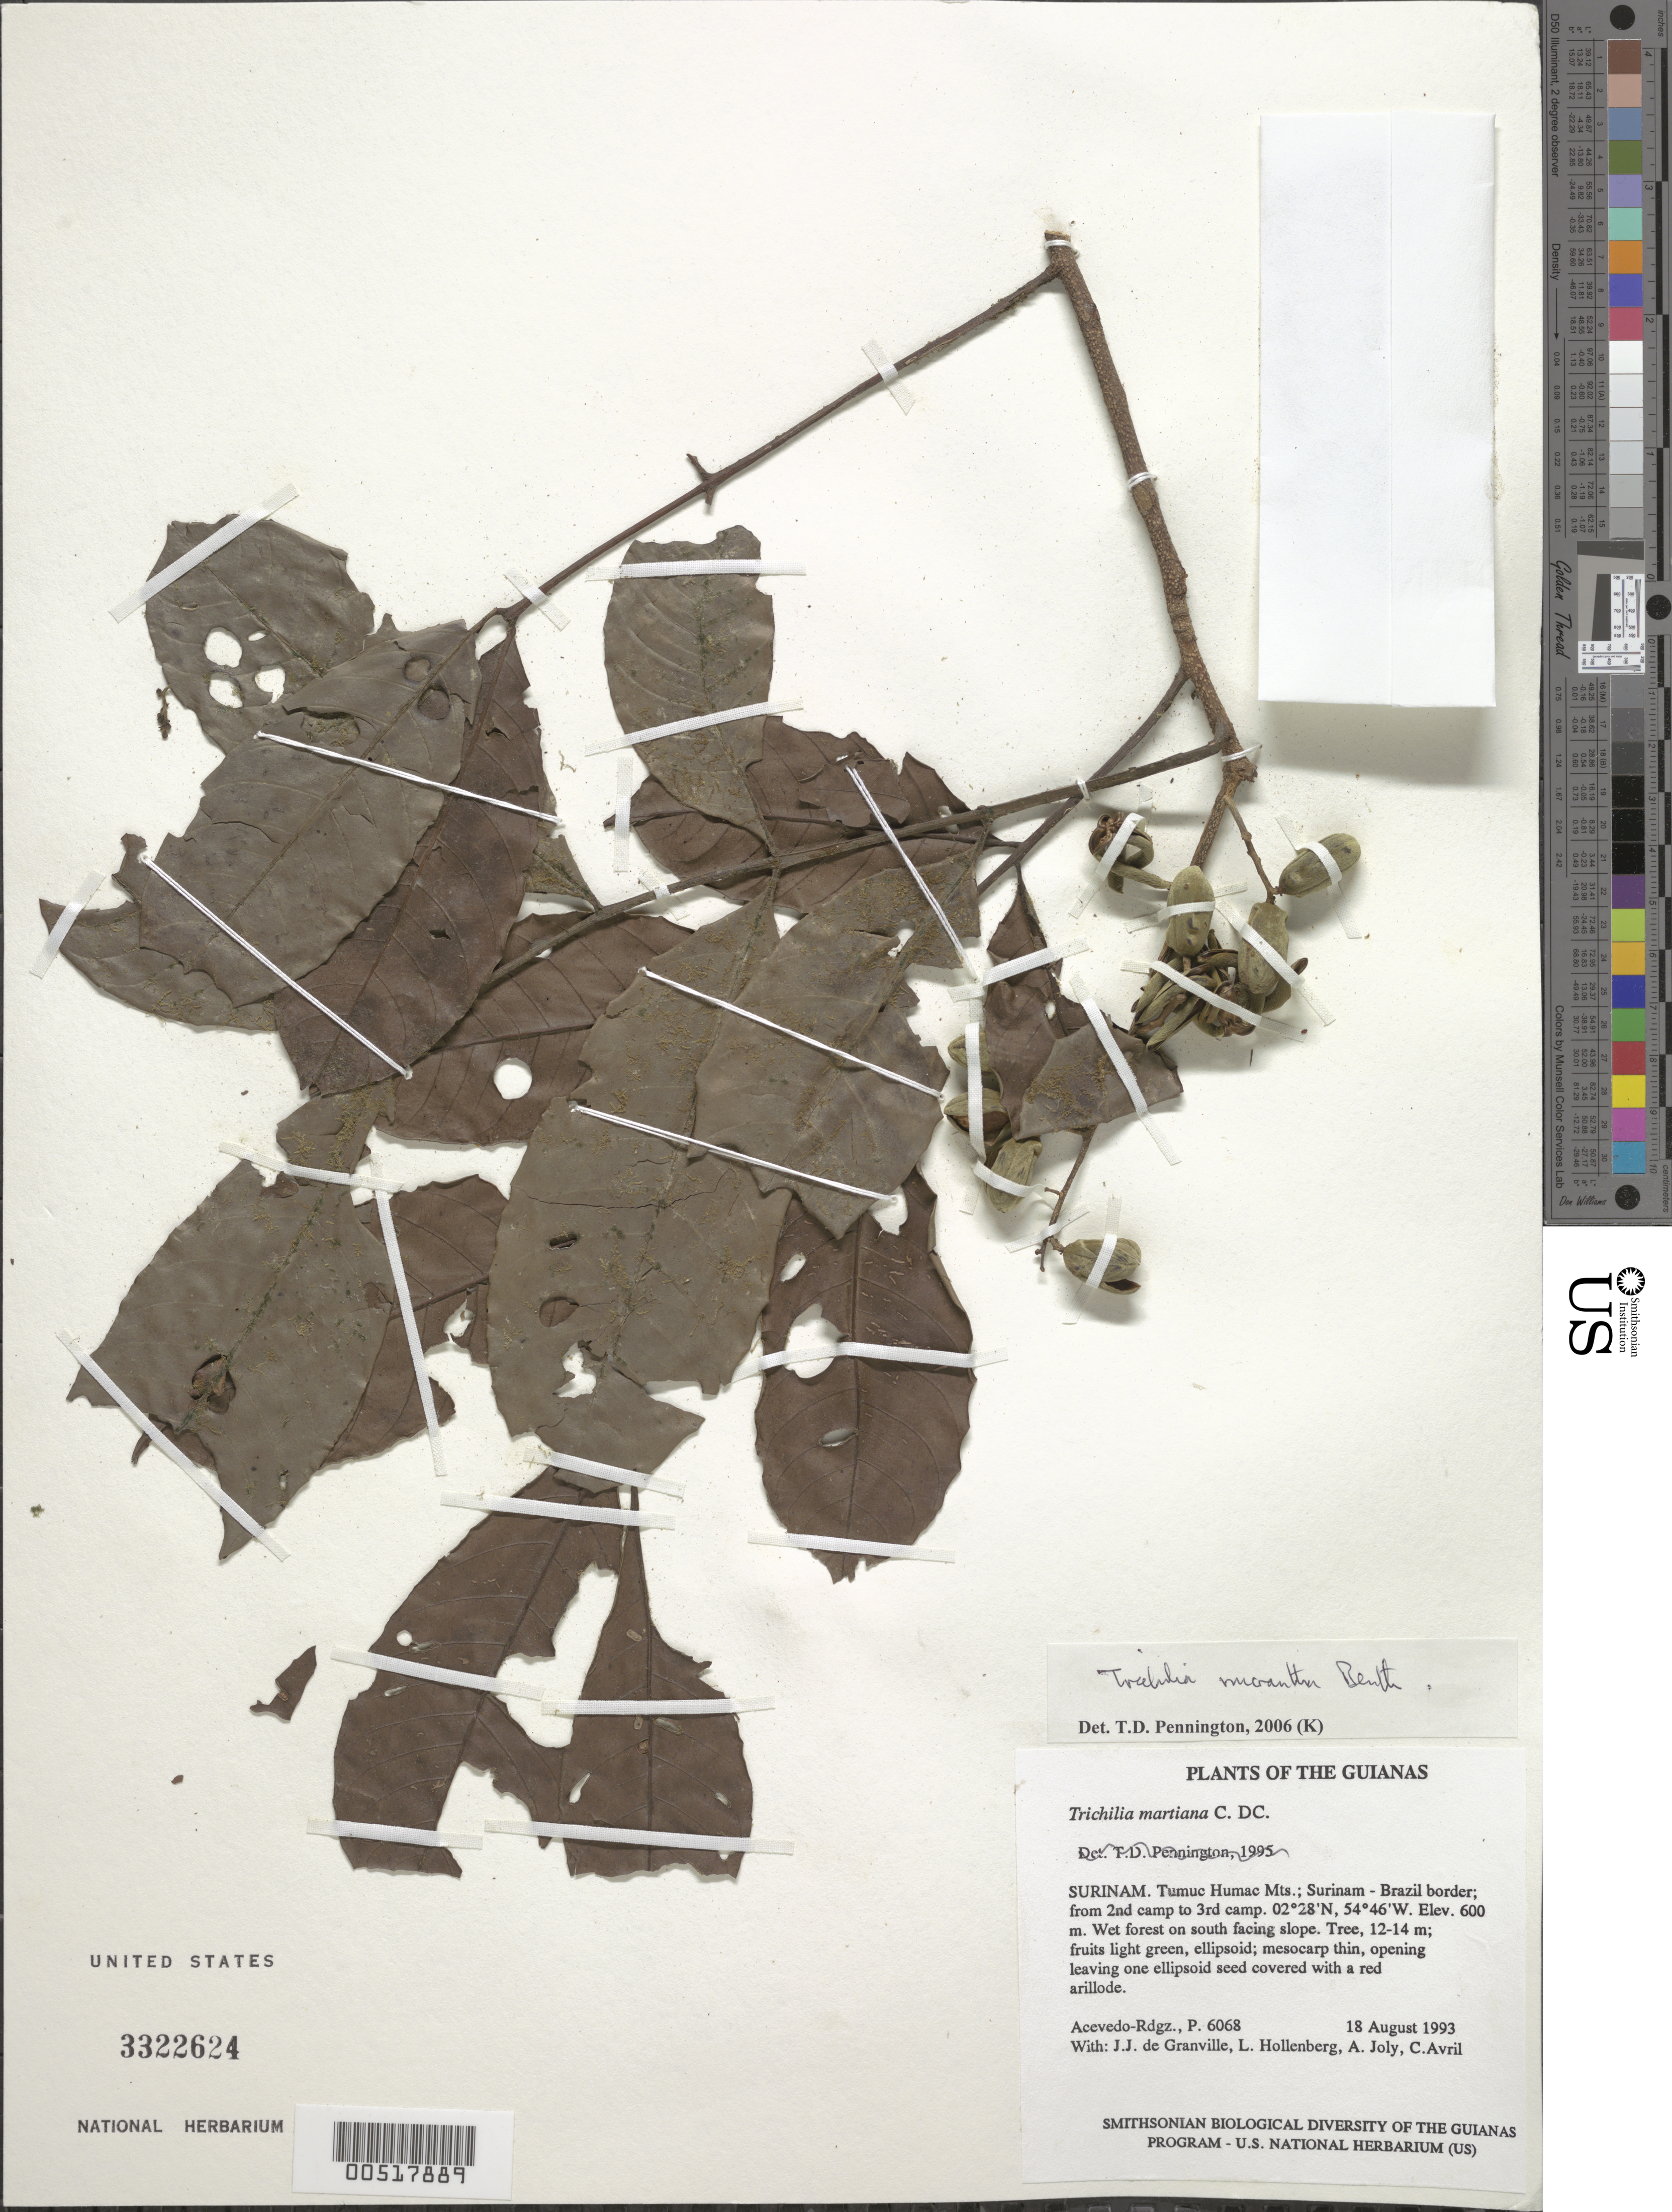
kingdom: Plantae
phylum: Tracheophyta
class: Magnoliopsida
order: Sapindales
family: Meliaceae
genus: Trichilia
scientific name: Trichilia micrantha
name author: Benth.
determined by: Pennington, T. D., (K)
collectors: P. Acevedo-Rodr.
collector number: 6068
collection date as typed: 18 Aug 1993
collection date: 1993-08-18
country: Suriname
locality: Tumuc Humac Mts.; Surinam - Brazil border; from 2nd camp to 3rd camp.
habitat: Wet forest on south facing slope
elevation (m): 600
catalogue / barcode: US 3322624